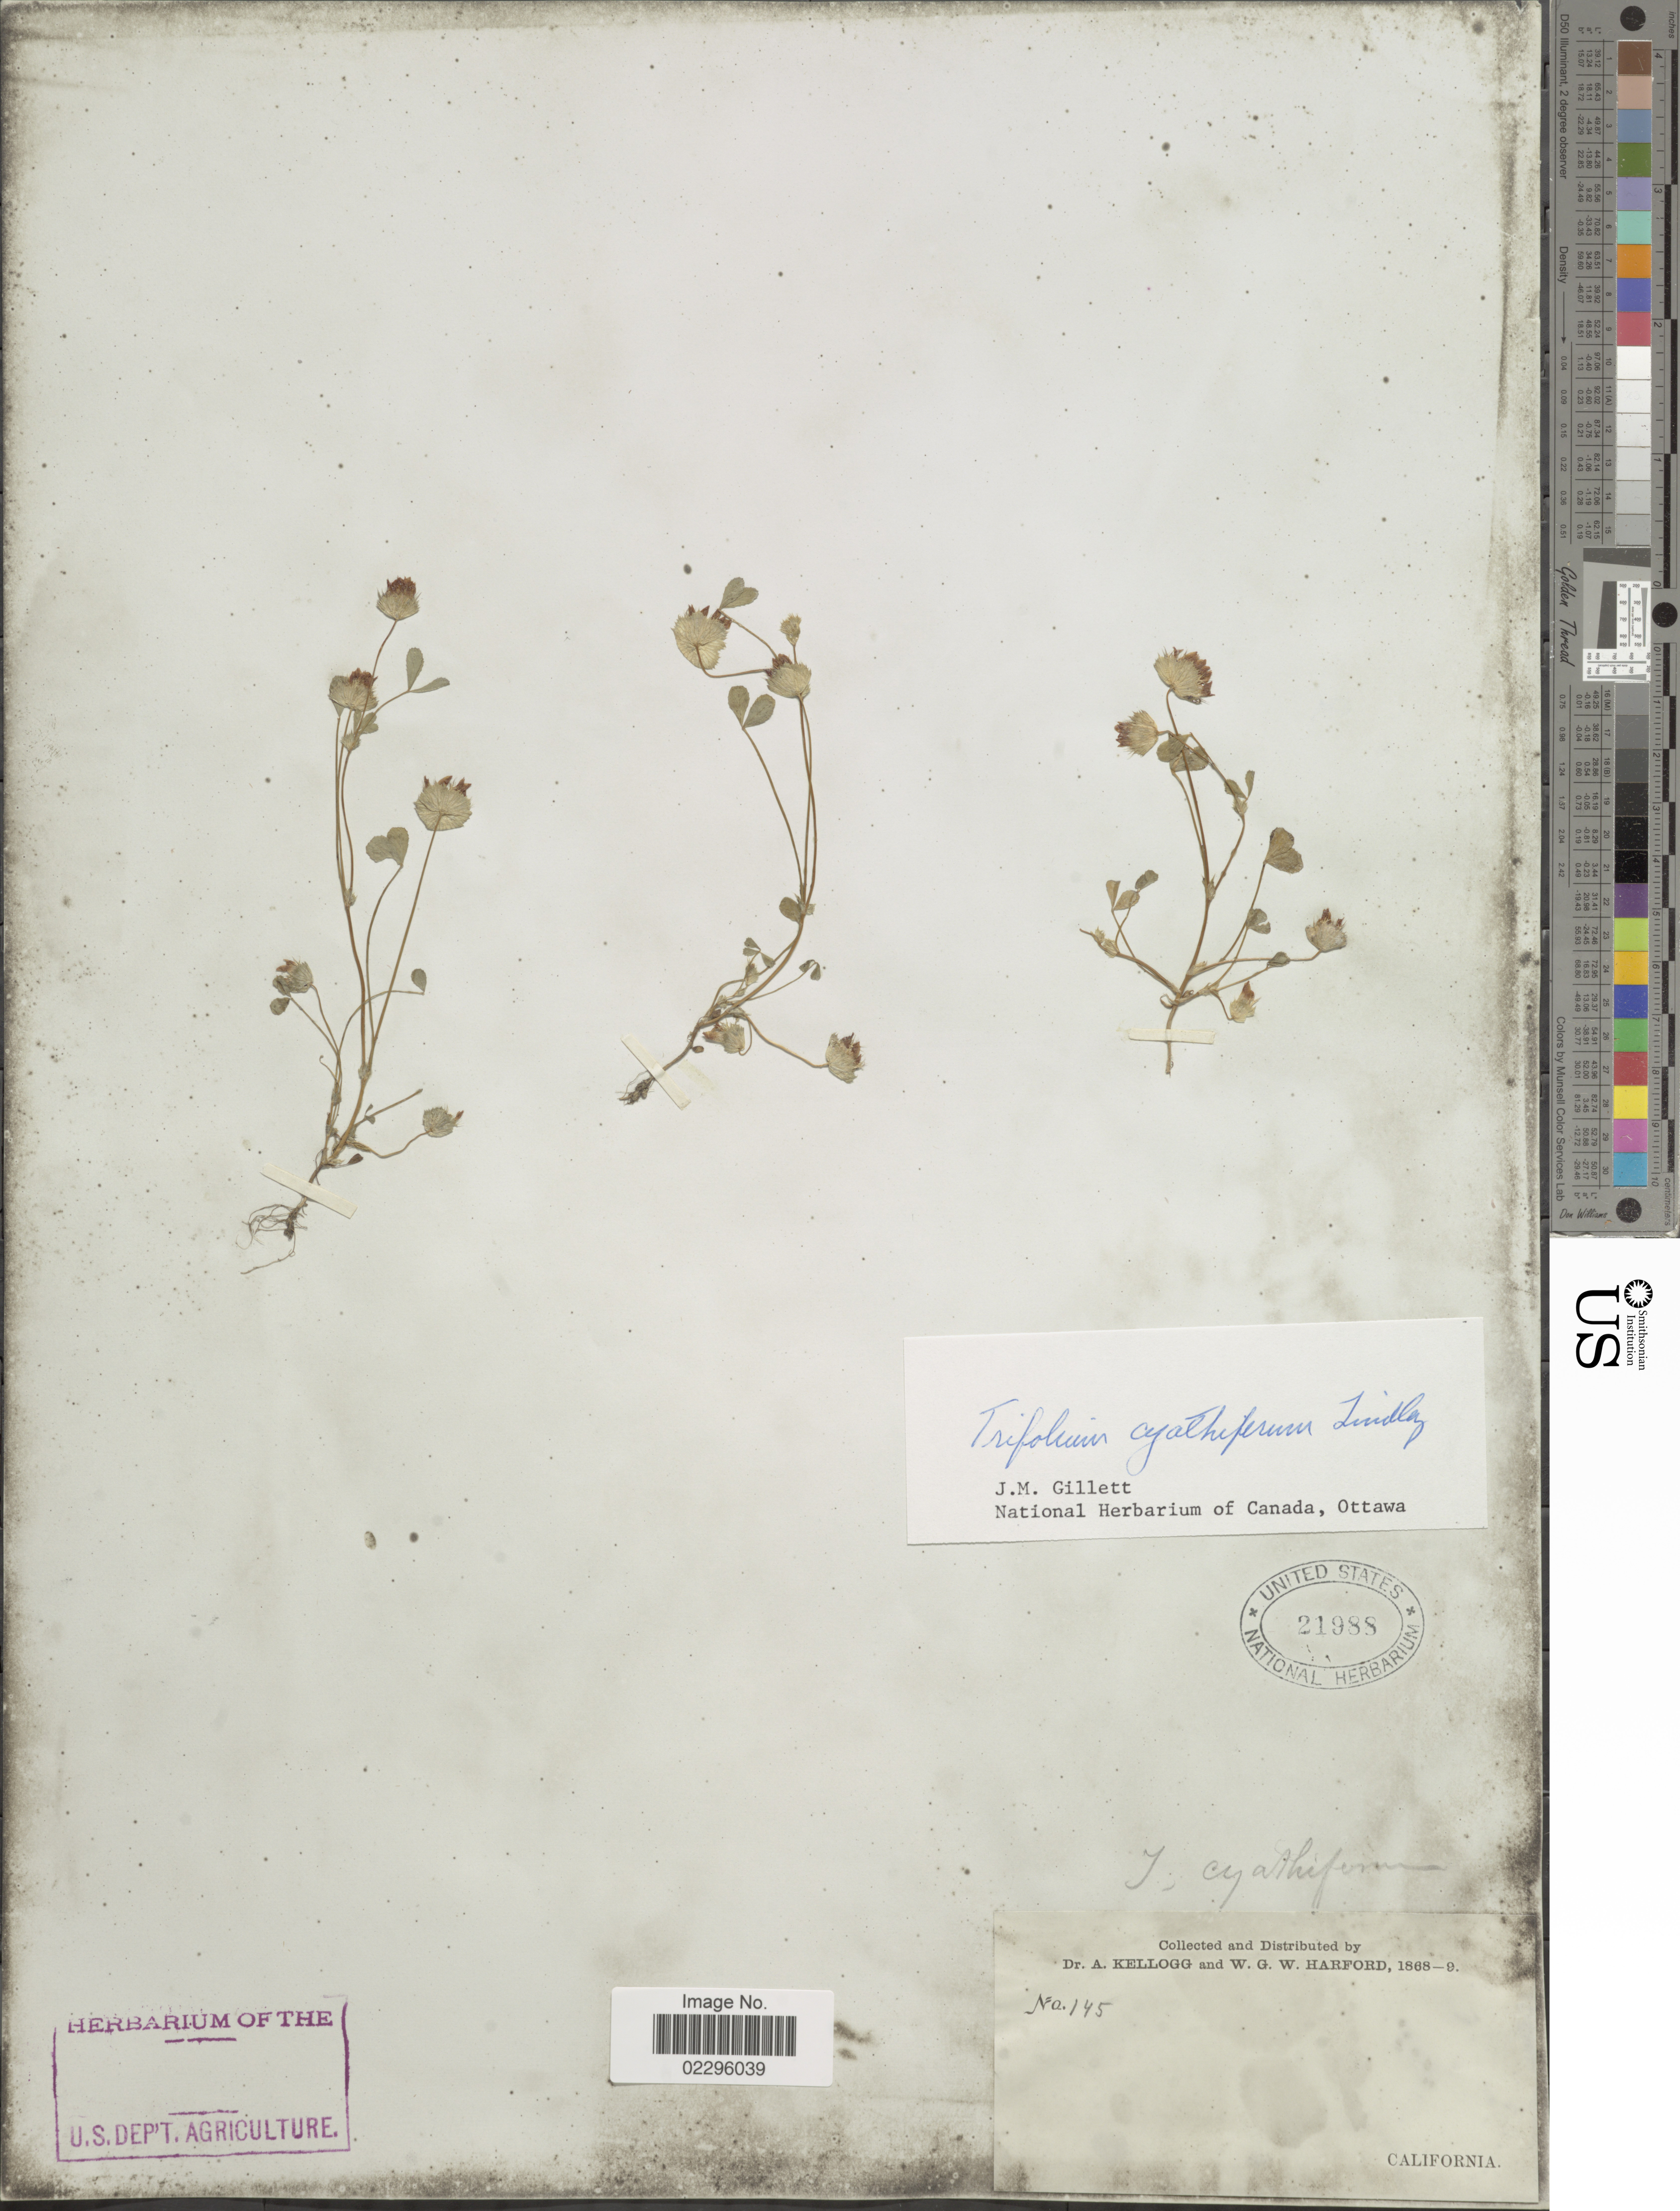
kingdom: Plantae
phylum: Tracheophyta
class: Magnoliopsida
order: Fabales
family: Fabaceae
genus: Trifolium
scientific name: Trifolium cyathiferum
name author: Lindl.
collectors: A. Kellogg & W. G. W. Harford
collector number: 145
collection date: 1868/1869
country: United States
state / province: California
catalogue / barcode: US 21988